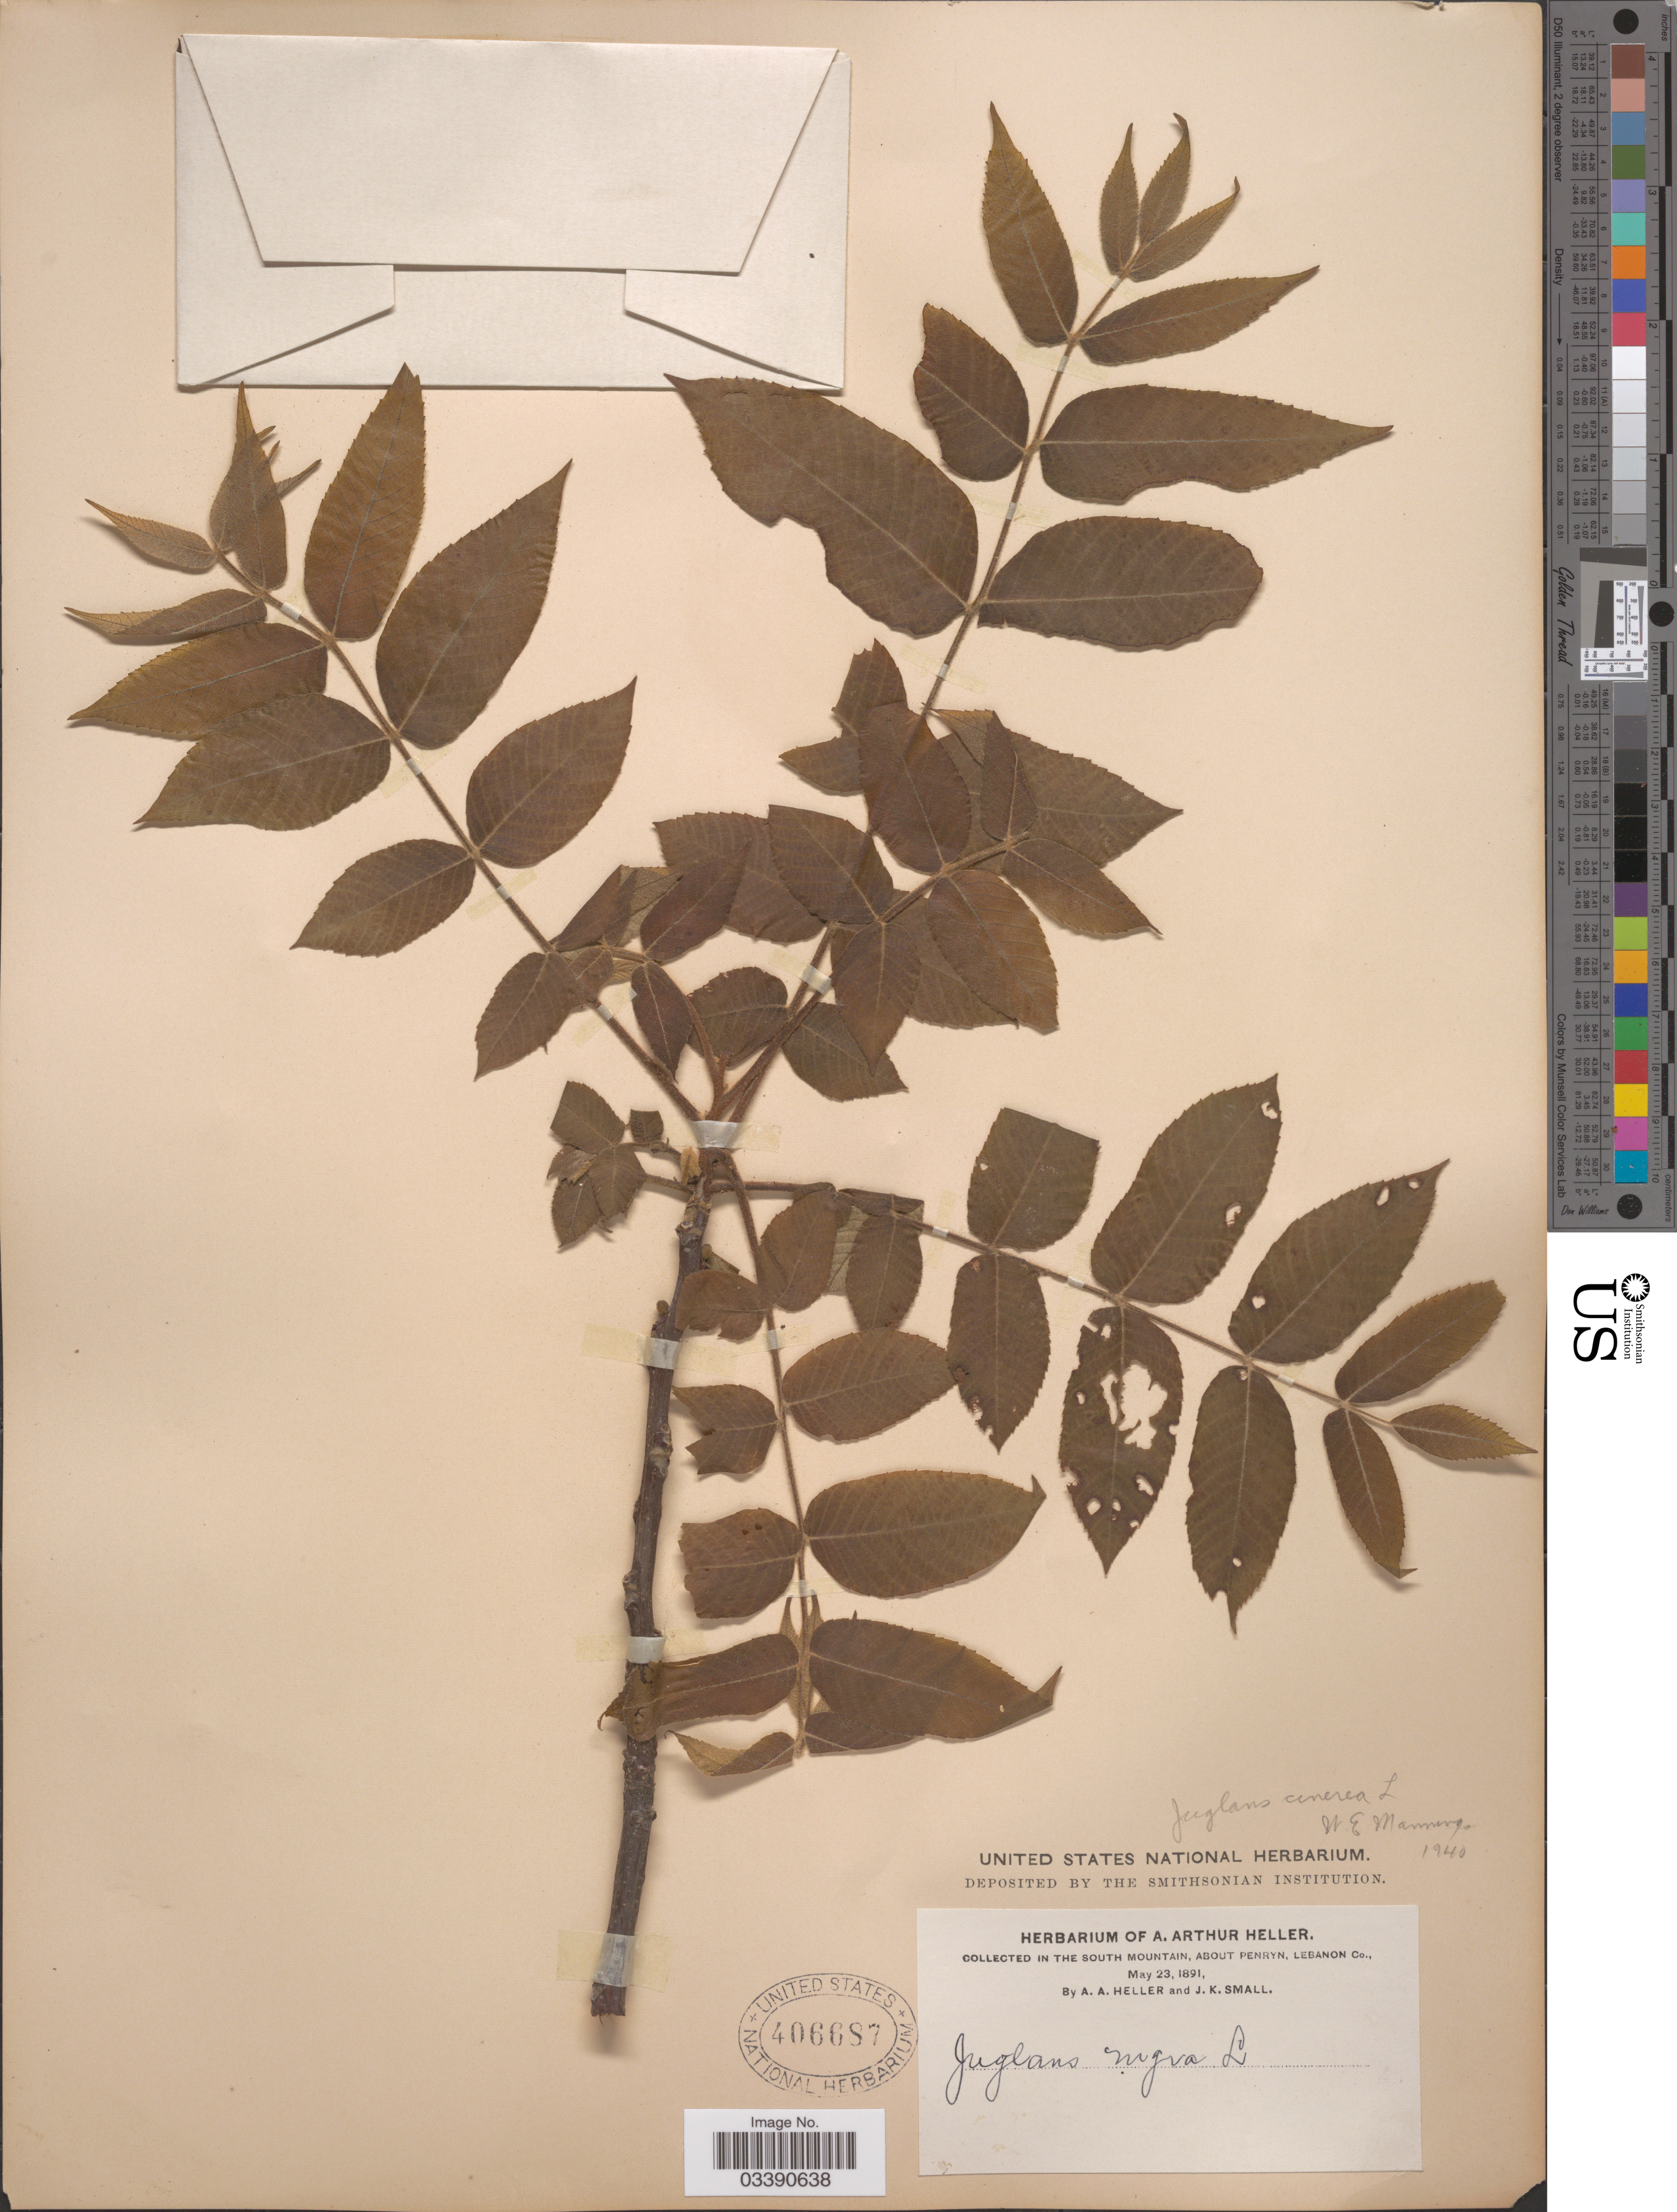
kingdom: Plantae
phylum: Tracheophyta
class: Magnoliopsida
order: Fagales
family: Juglandaceae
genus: Juglans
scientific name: Juglans cinerea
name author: L.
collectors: A. A. Heller & J. K. Small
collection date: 1891-05-23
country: United States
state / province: Pennsylvania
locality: In the South Mountain, about Penryn, Lebanon Co.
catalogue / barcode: US 406687